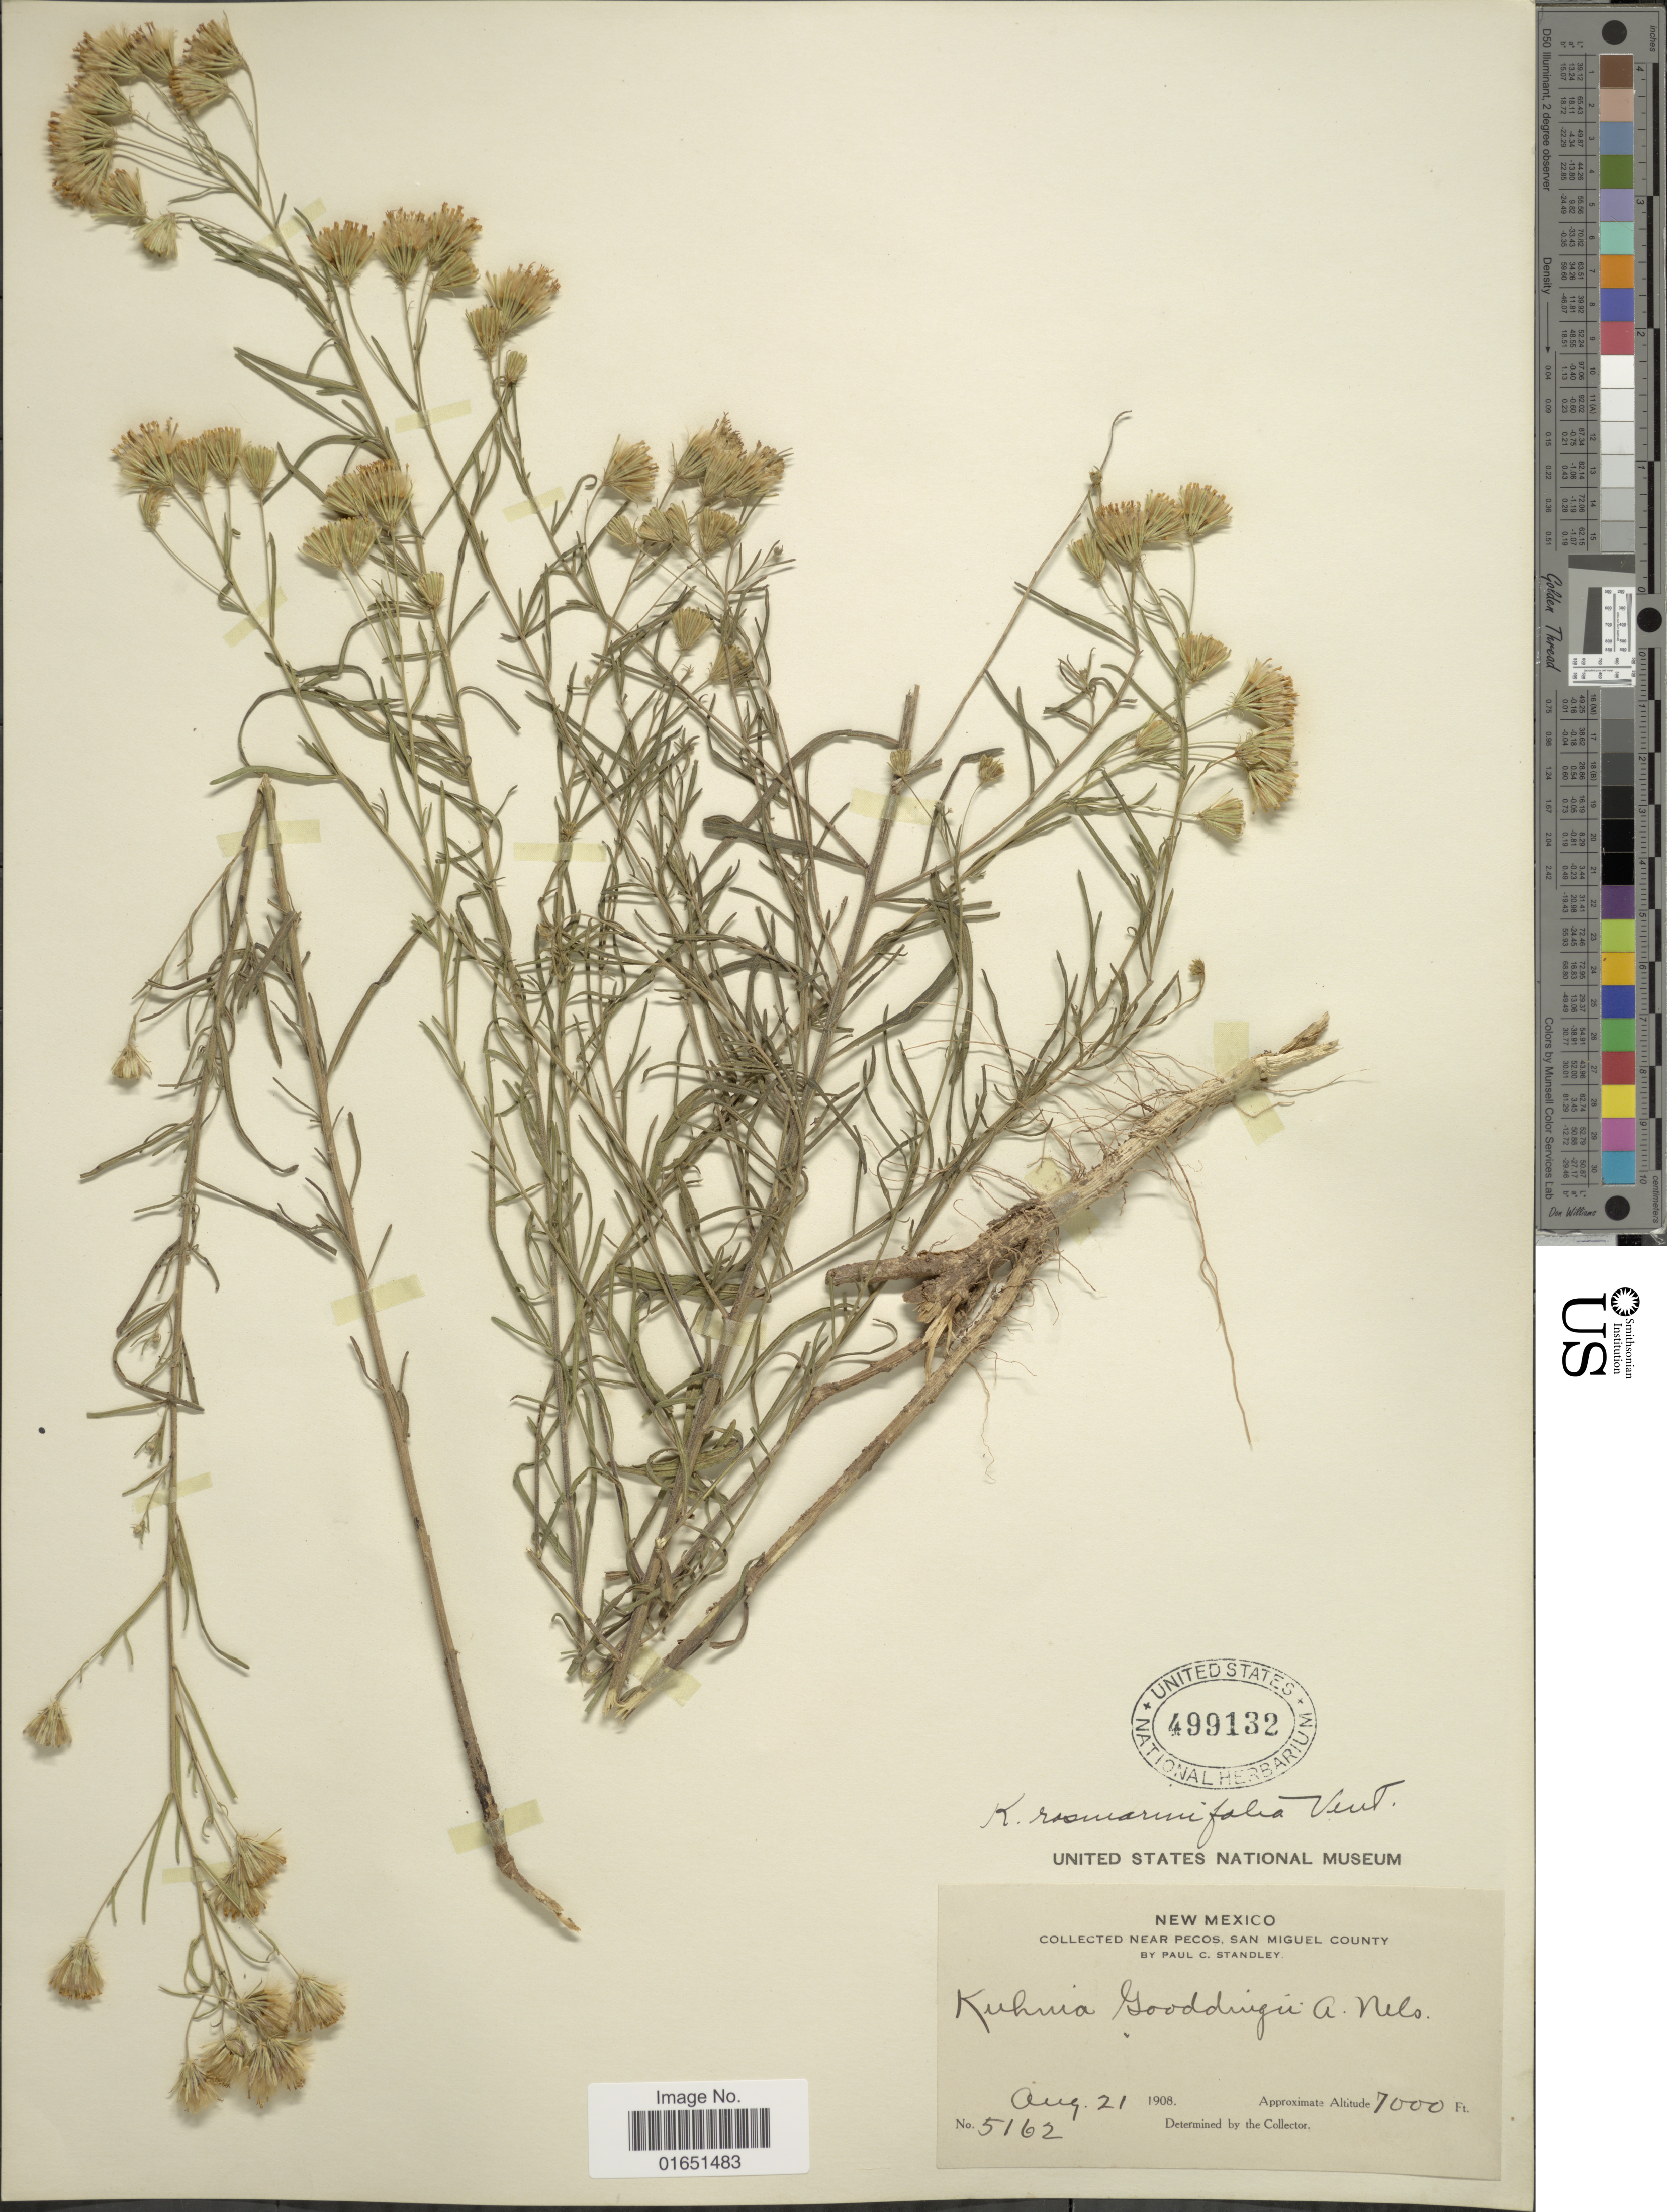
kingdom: Plantae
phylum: Tracheophyta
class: Magnoliopsida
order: Asterales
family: Asteraceae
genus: Brickellia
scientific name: Brickellia rosmarinifolia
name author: (Vent.) W.A. Weber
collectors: P. C. Standley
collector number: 5162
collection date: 1908-08-21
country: United States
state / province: New Mexico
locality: Near Pecos, San Miguel County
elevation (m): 2134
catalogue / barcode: US 499132